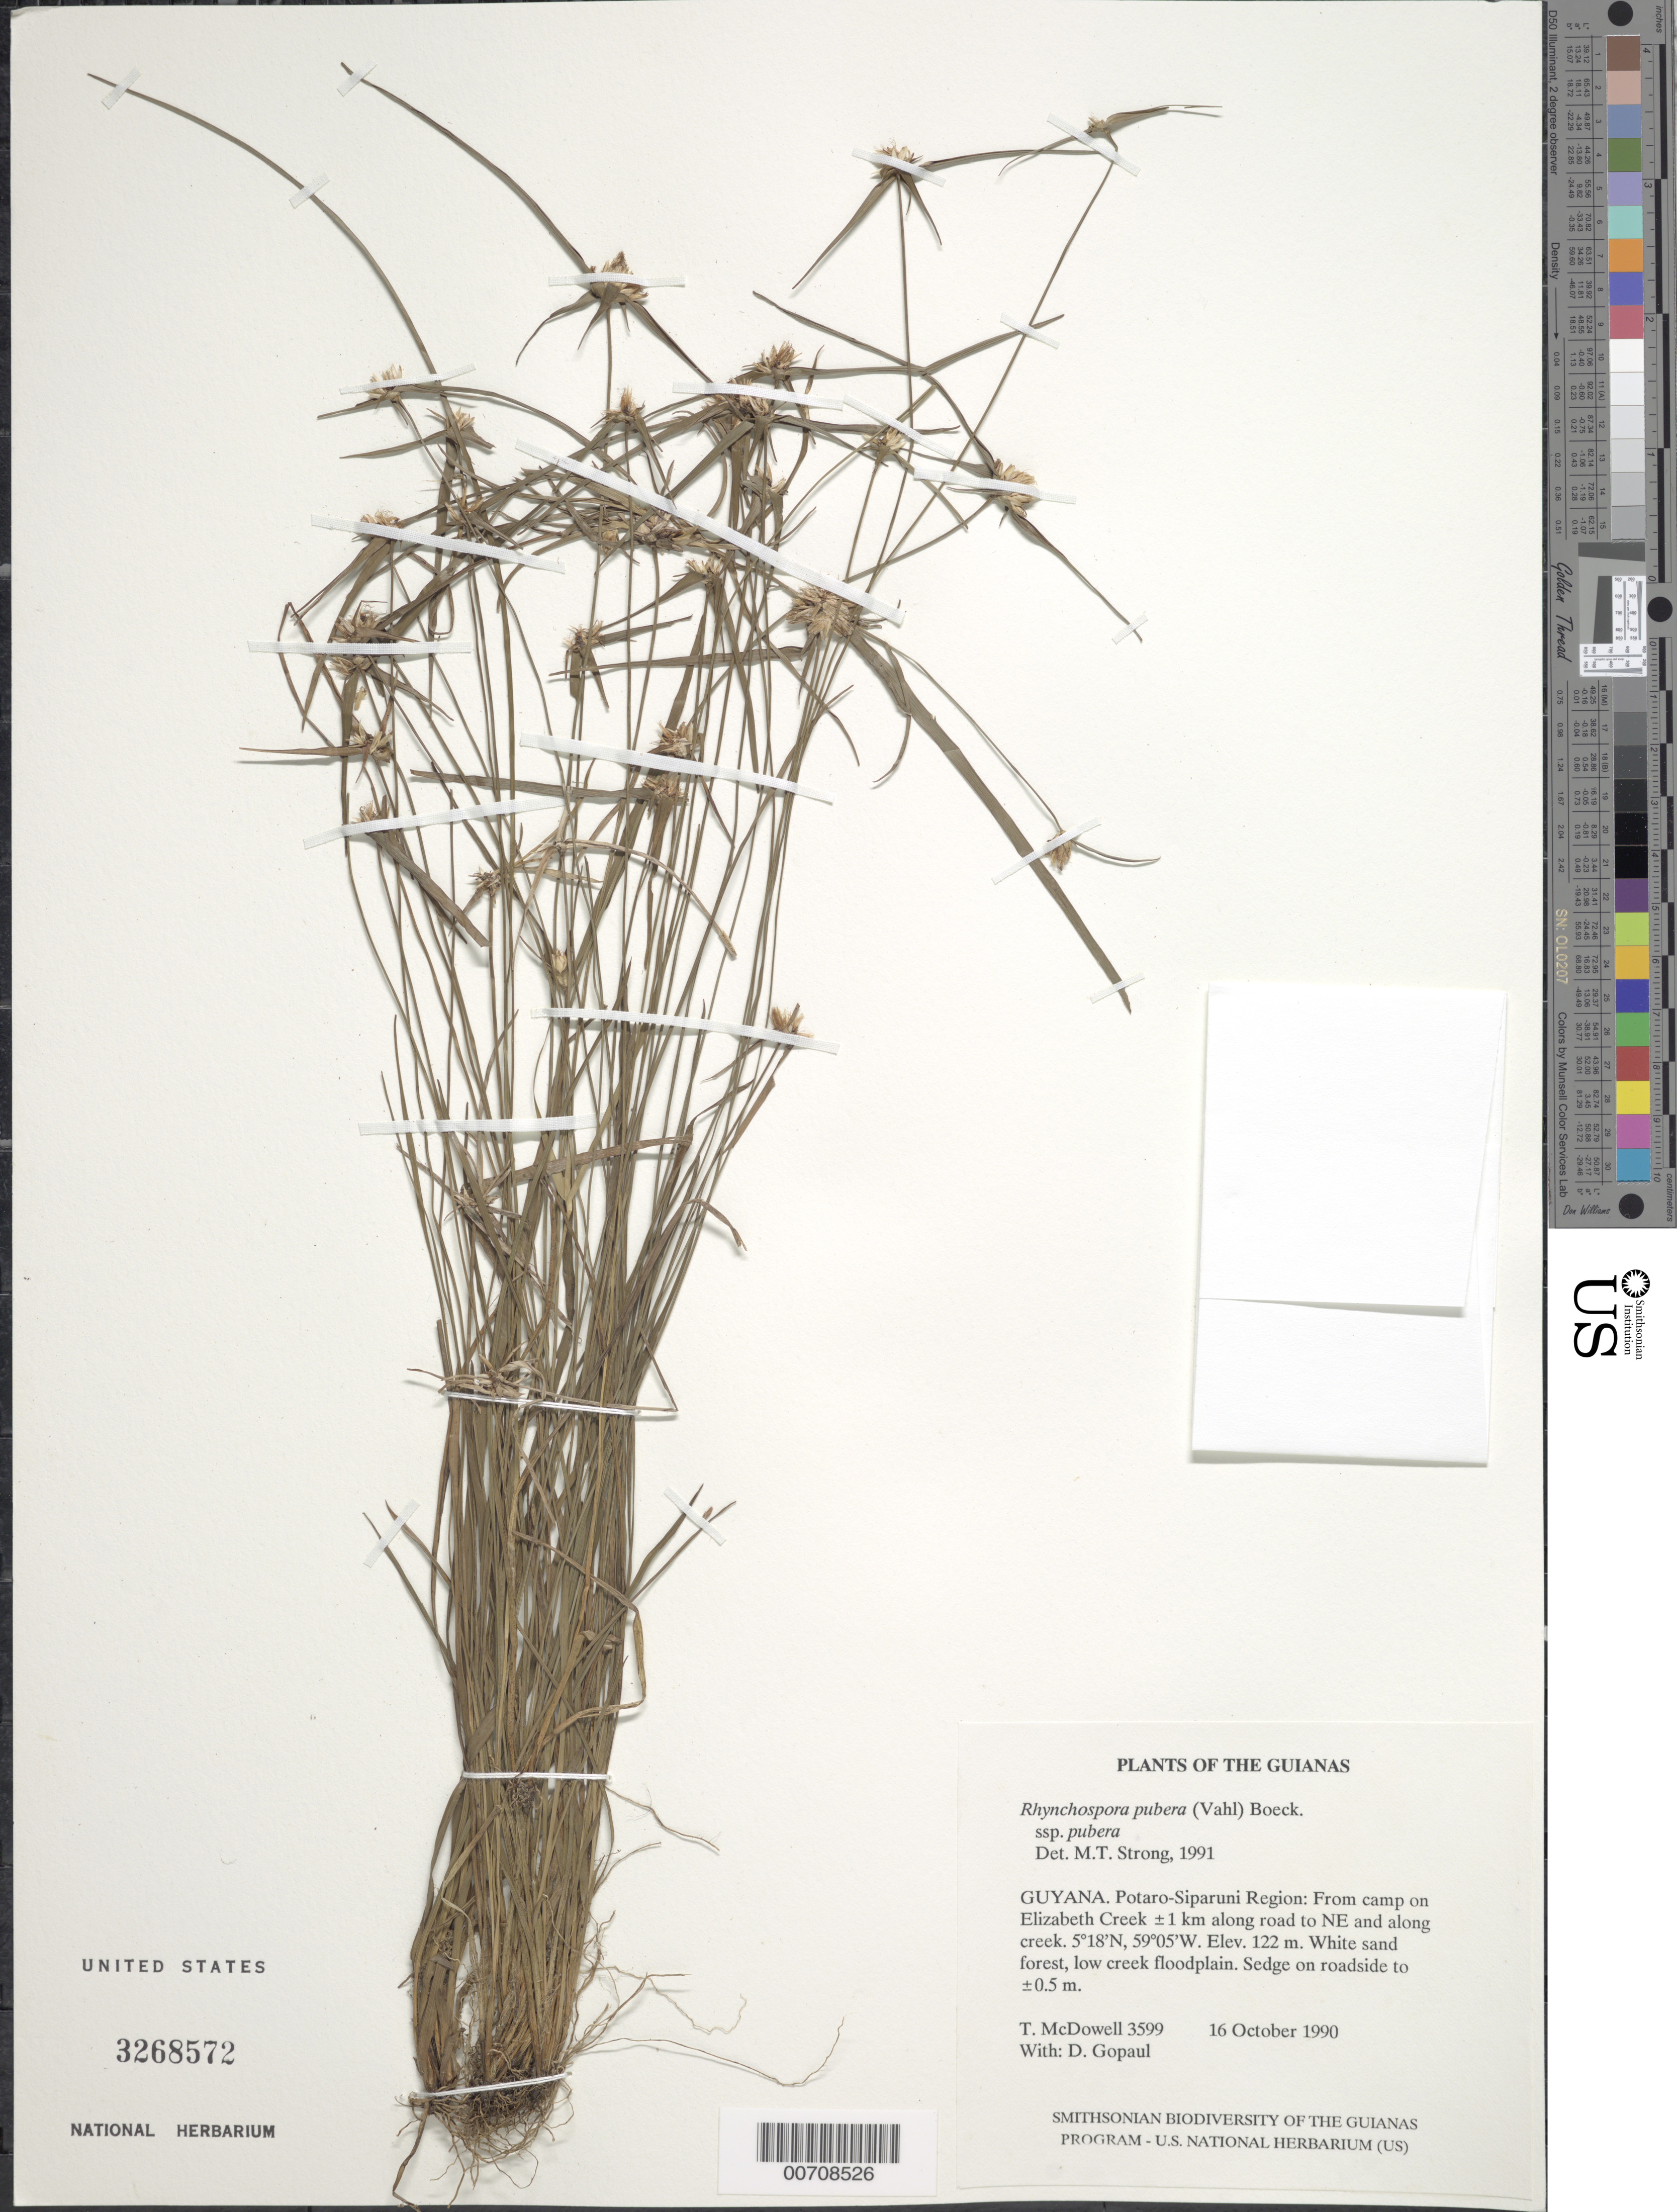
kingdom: Plantae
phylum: Tracheophyta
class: Liliopsida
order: Poales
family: Cyperaceae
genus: Rhynchospora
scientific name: Rhynchospora pubera subsp. pubera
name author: (Vahl) Boeckeler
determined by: Strong, M. T., (US), Smithsonian Institution - National Museum of Natural History (UNITED STATES)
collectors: T. McDowell & D. Gopaul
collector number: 3599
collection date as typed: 16 October 1990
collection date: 1990-10-16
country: Guyana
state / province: Potaro-Siparuni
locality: From camp on Elizabeth Creek ±1 km along road to NE and along creek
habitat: White sand forest, low creek floodplain and along road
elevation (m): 122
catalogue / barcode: US 3268572